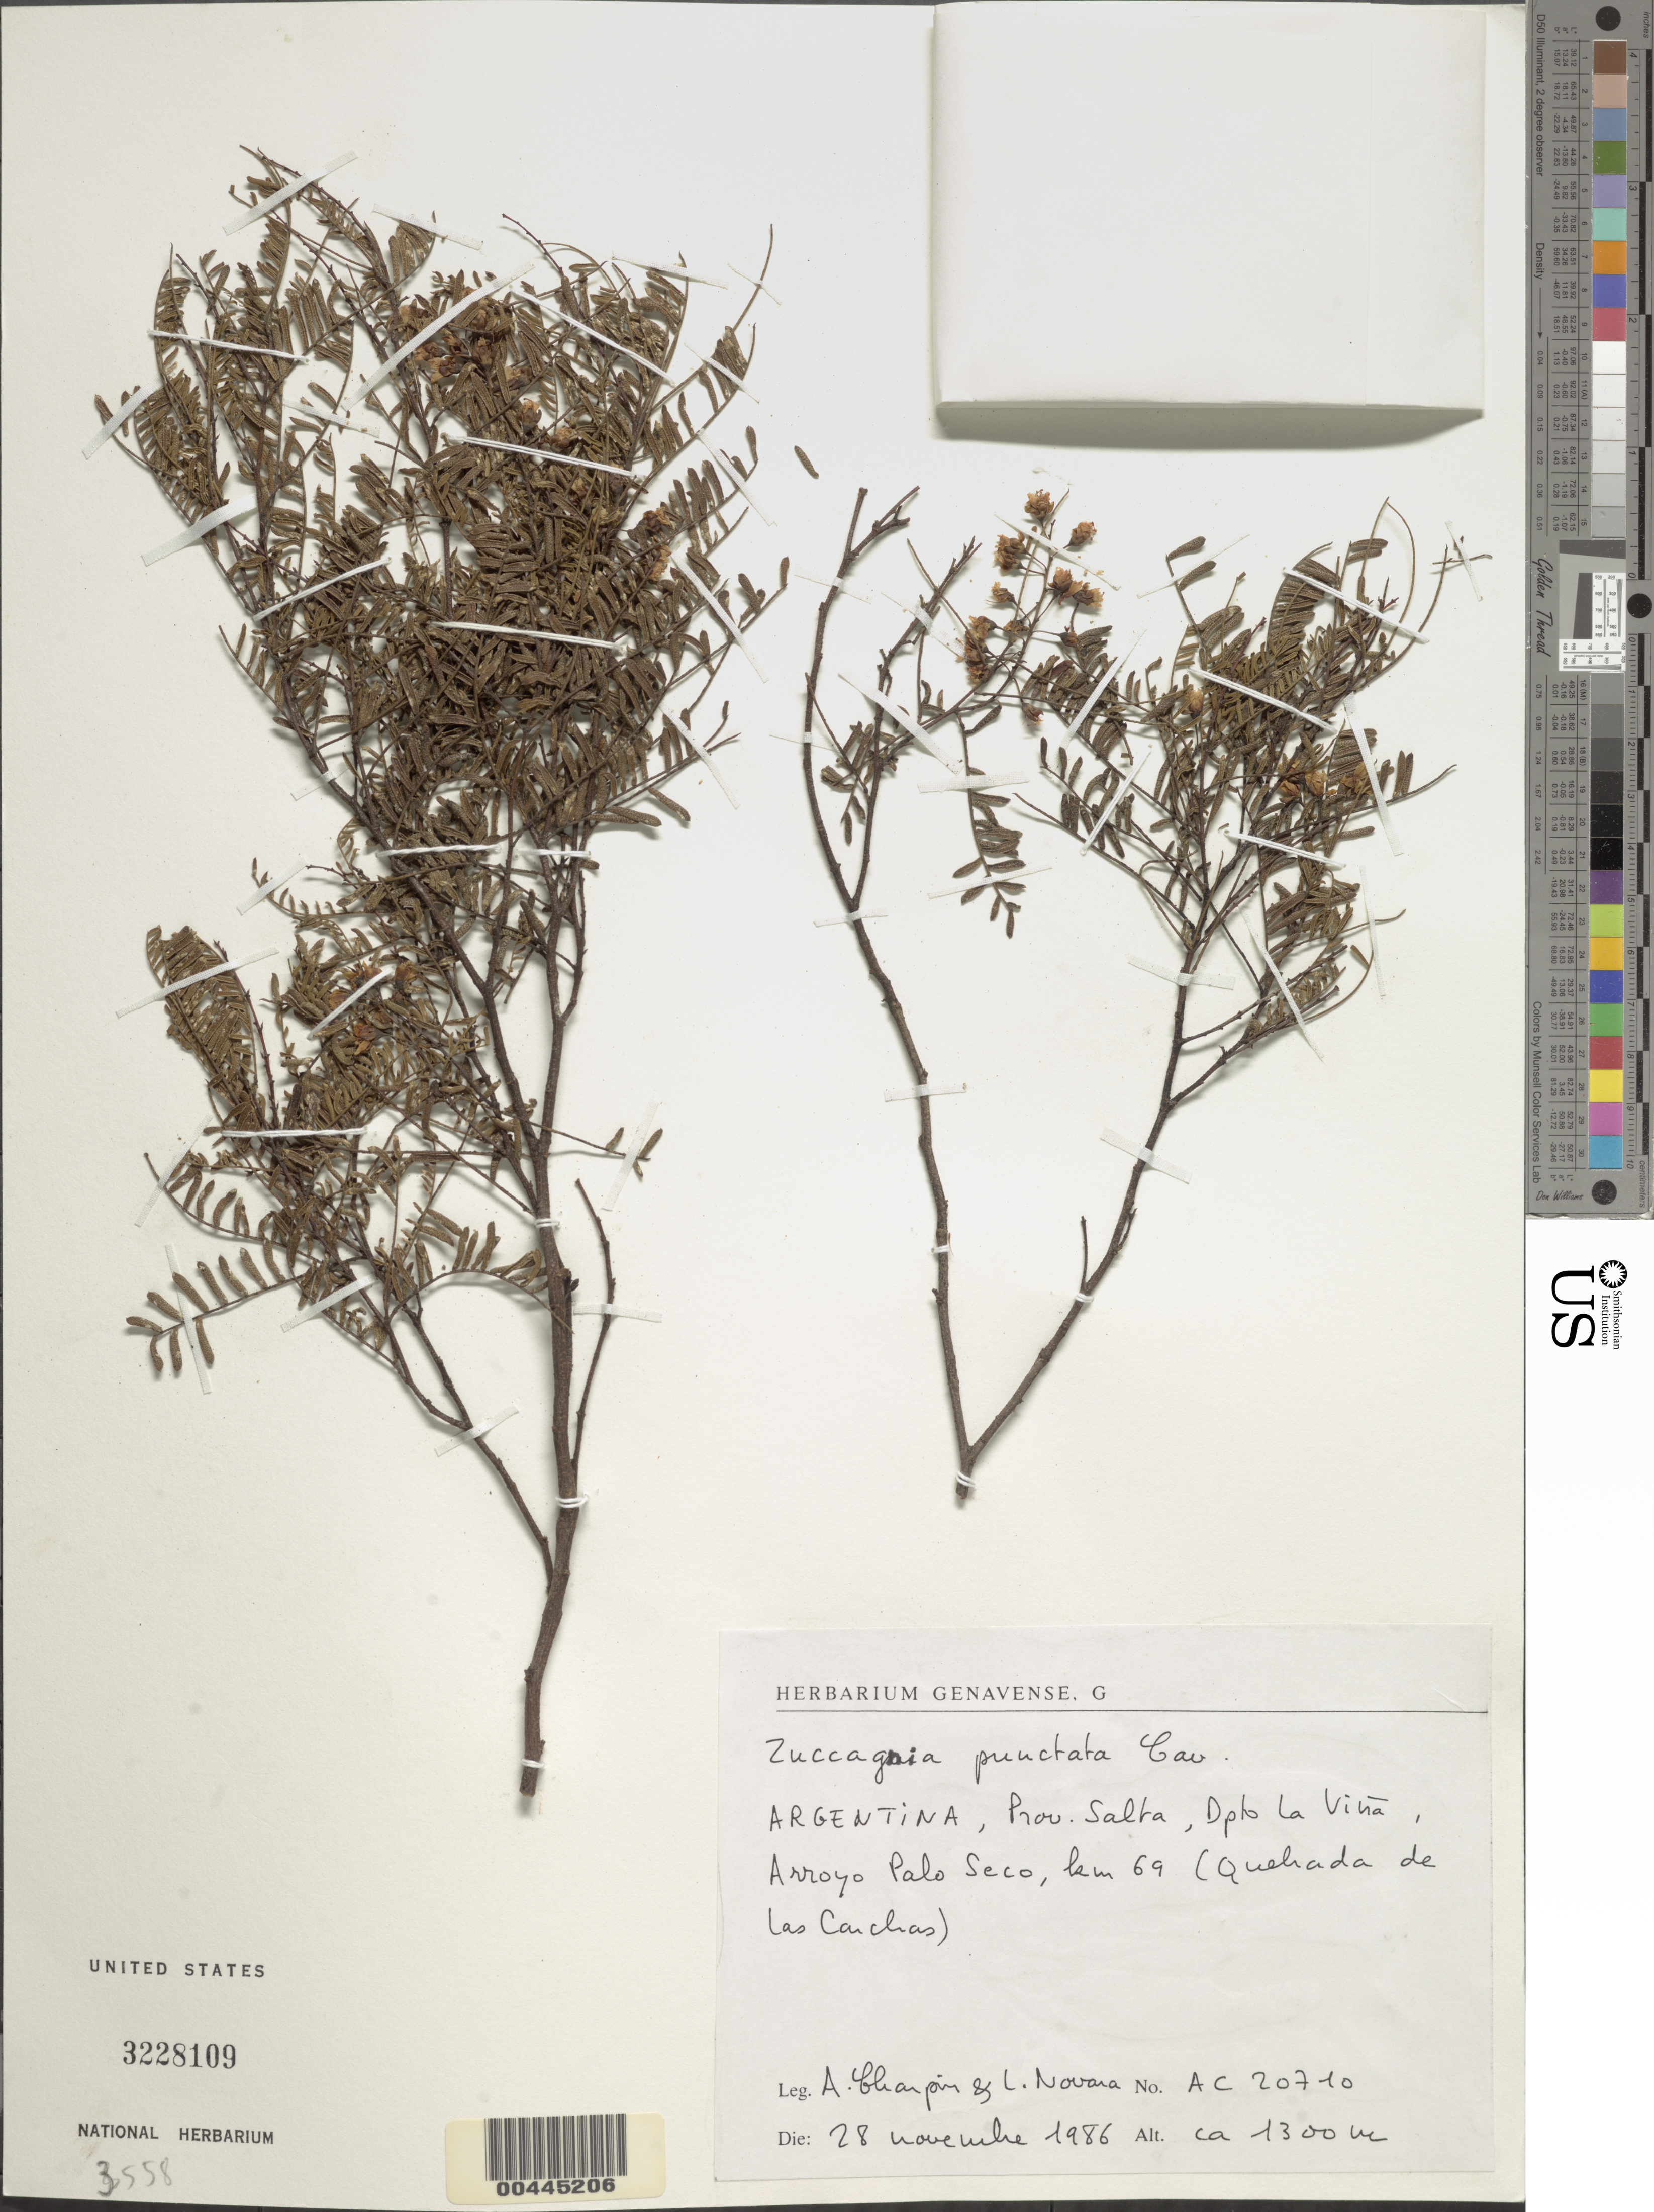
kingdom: Plantae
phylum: Tracheophyta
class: Magnoliopsida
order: Fabales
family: Fabaceae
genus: Zuccagnia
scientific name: Zuccagnia punctata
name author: Cav.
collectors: A. Champin & L. Novara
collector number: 20710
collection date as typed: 28 Nov 1986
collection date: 1986-11-28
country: Argentina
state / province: Salta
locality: La Vina, Arroyo Palo Seco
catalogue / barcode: US 3228109